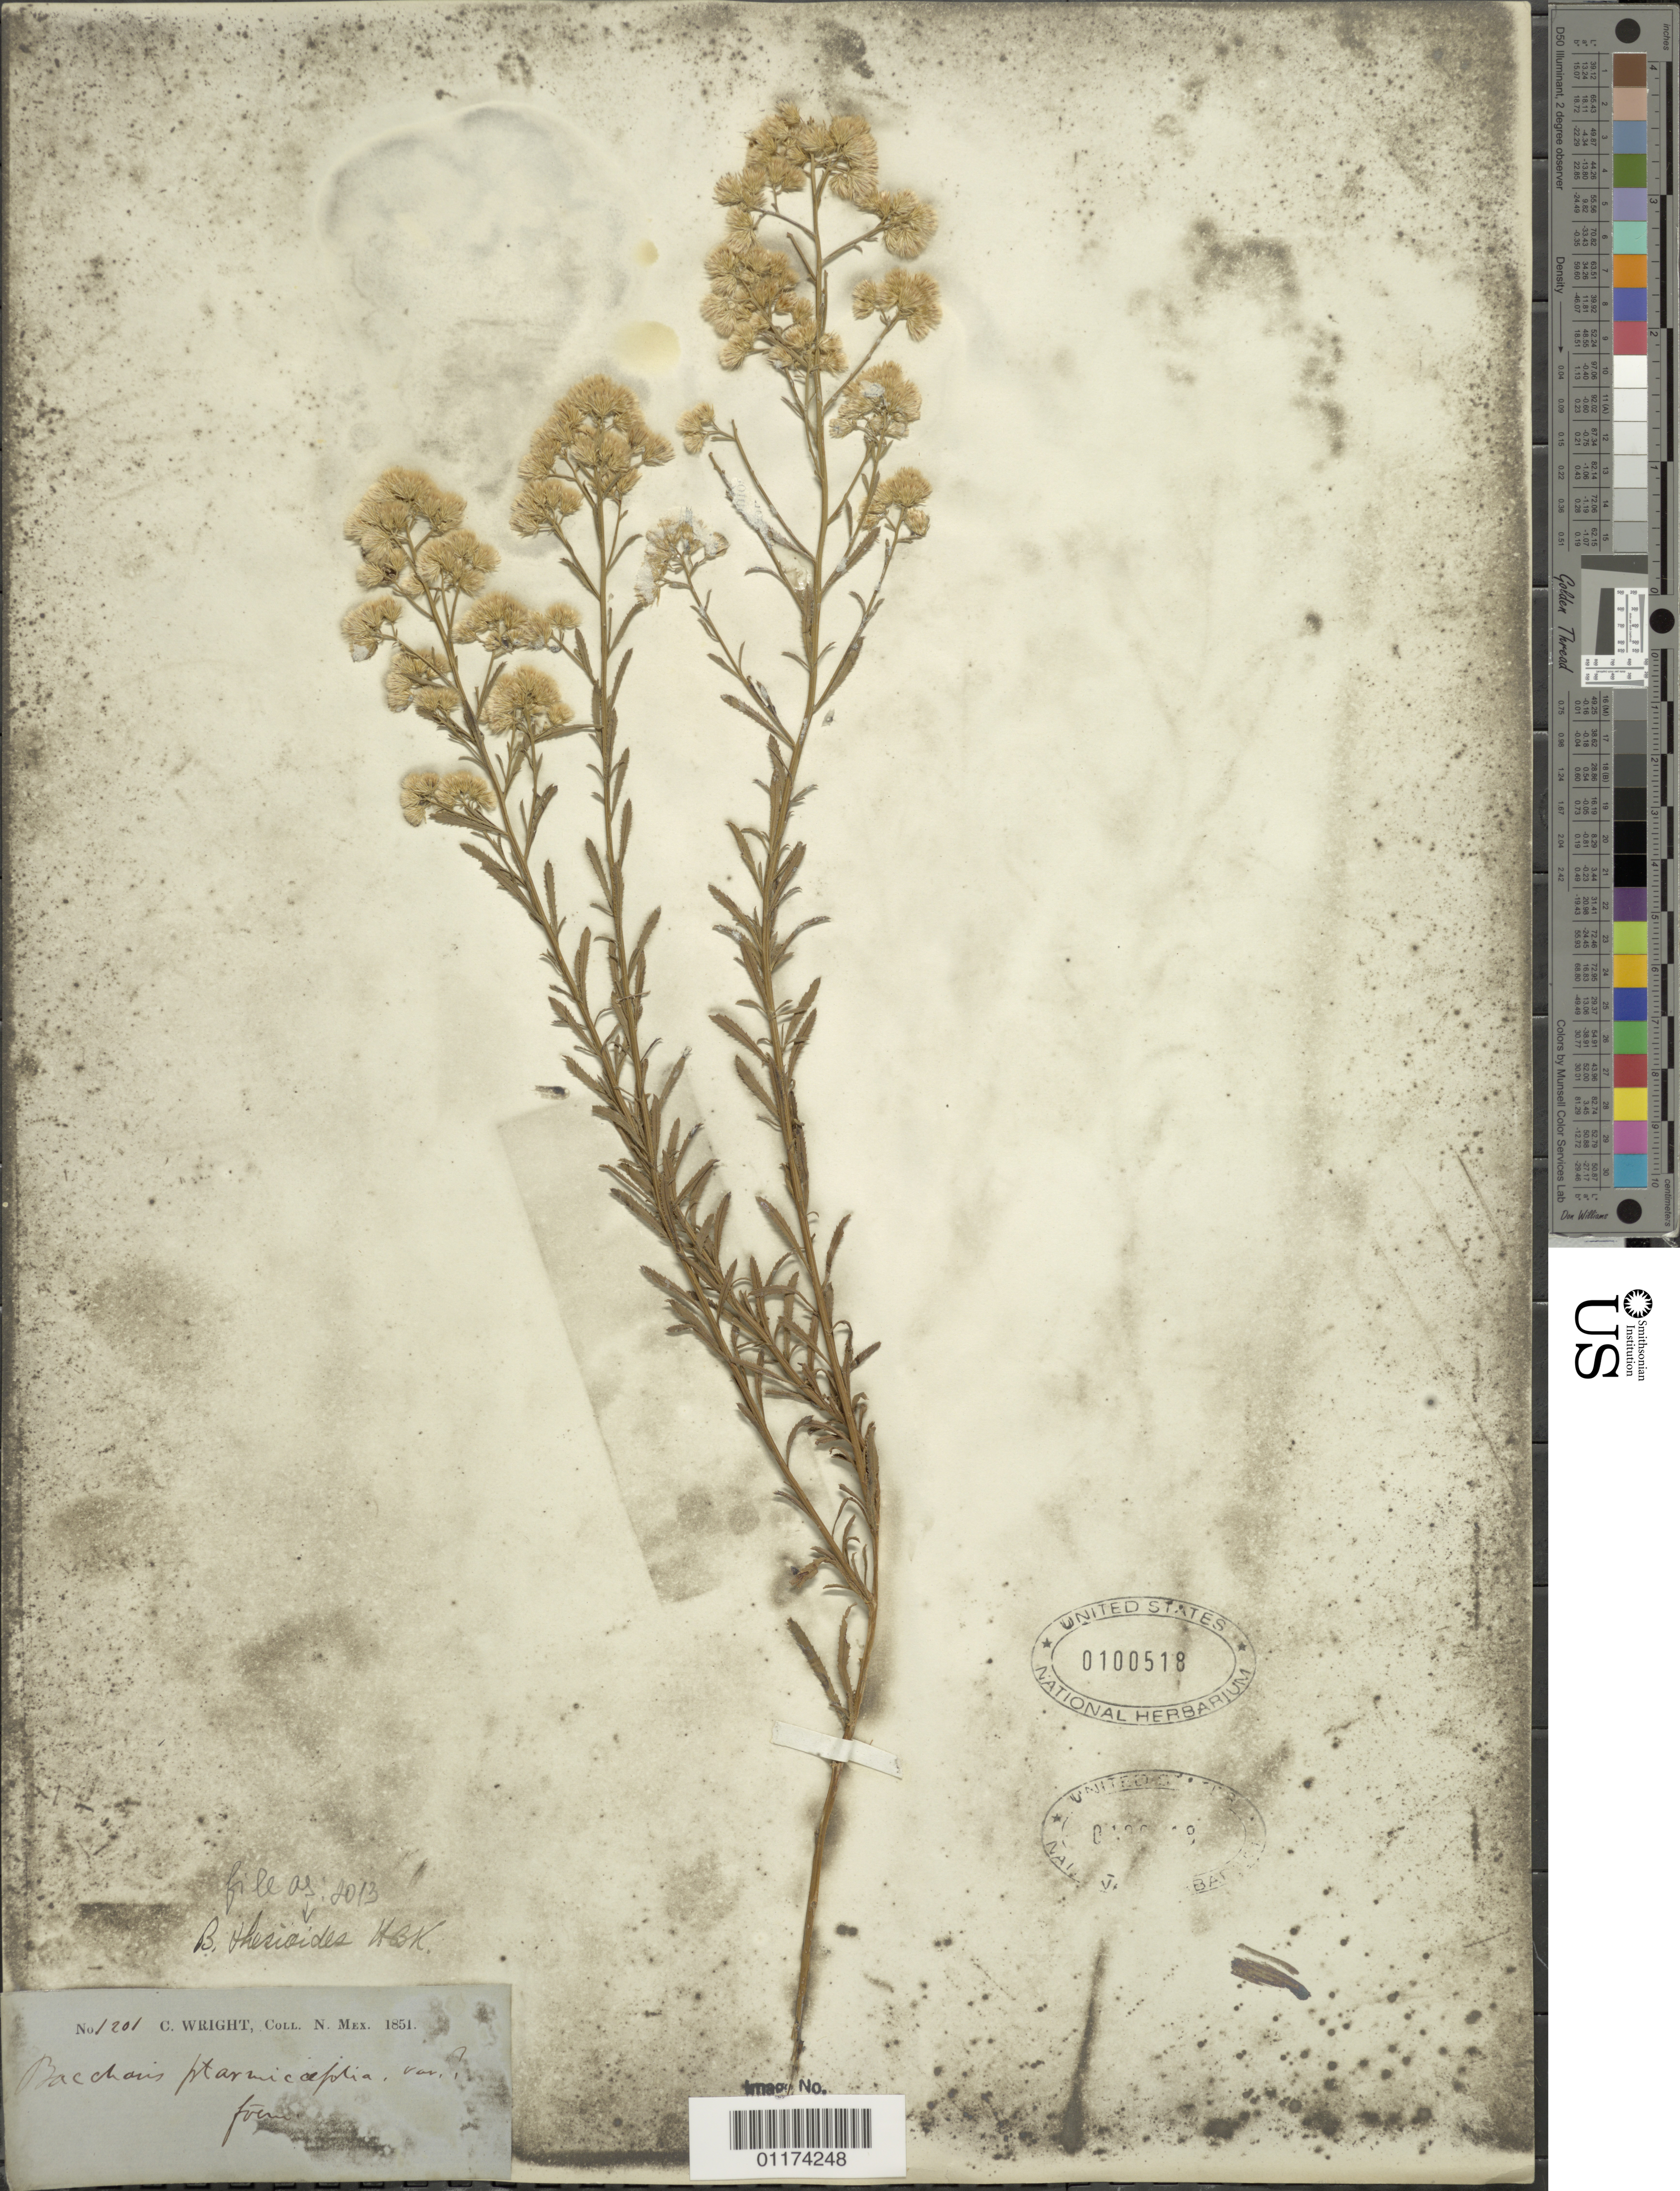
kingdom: Plantae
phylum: Tracheophyta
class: Magnoliopsida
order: Asterales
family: Asteraceae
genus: Baccharis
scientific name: Baccharis thesioides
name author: Kunth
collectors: C. Wright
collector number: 1201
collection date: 1851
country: United States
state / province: New Mexico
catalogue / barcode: US 100518